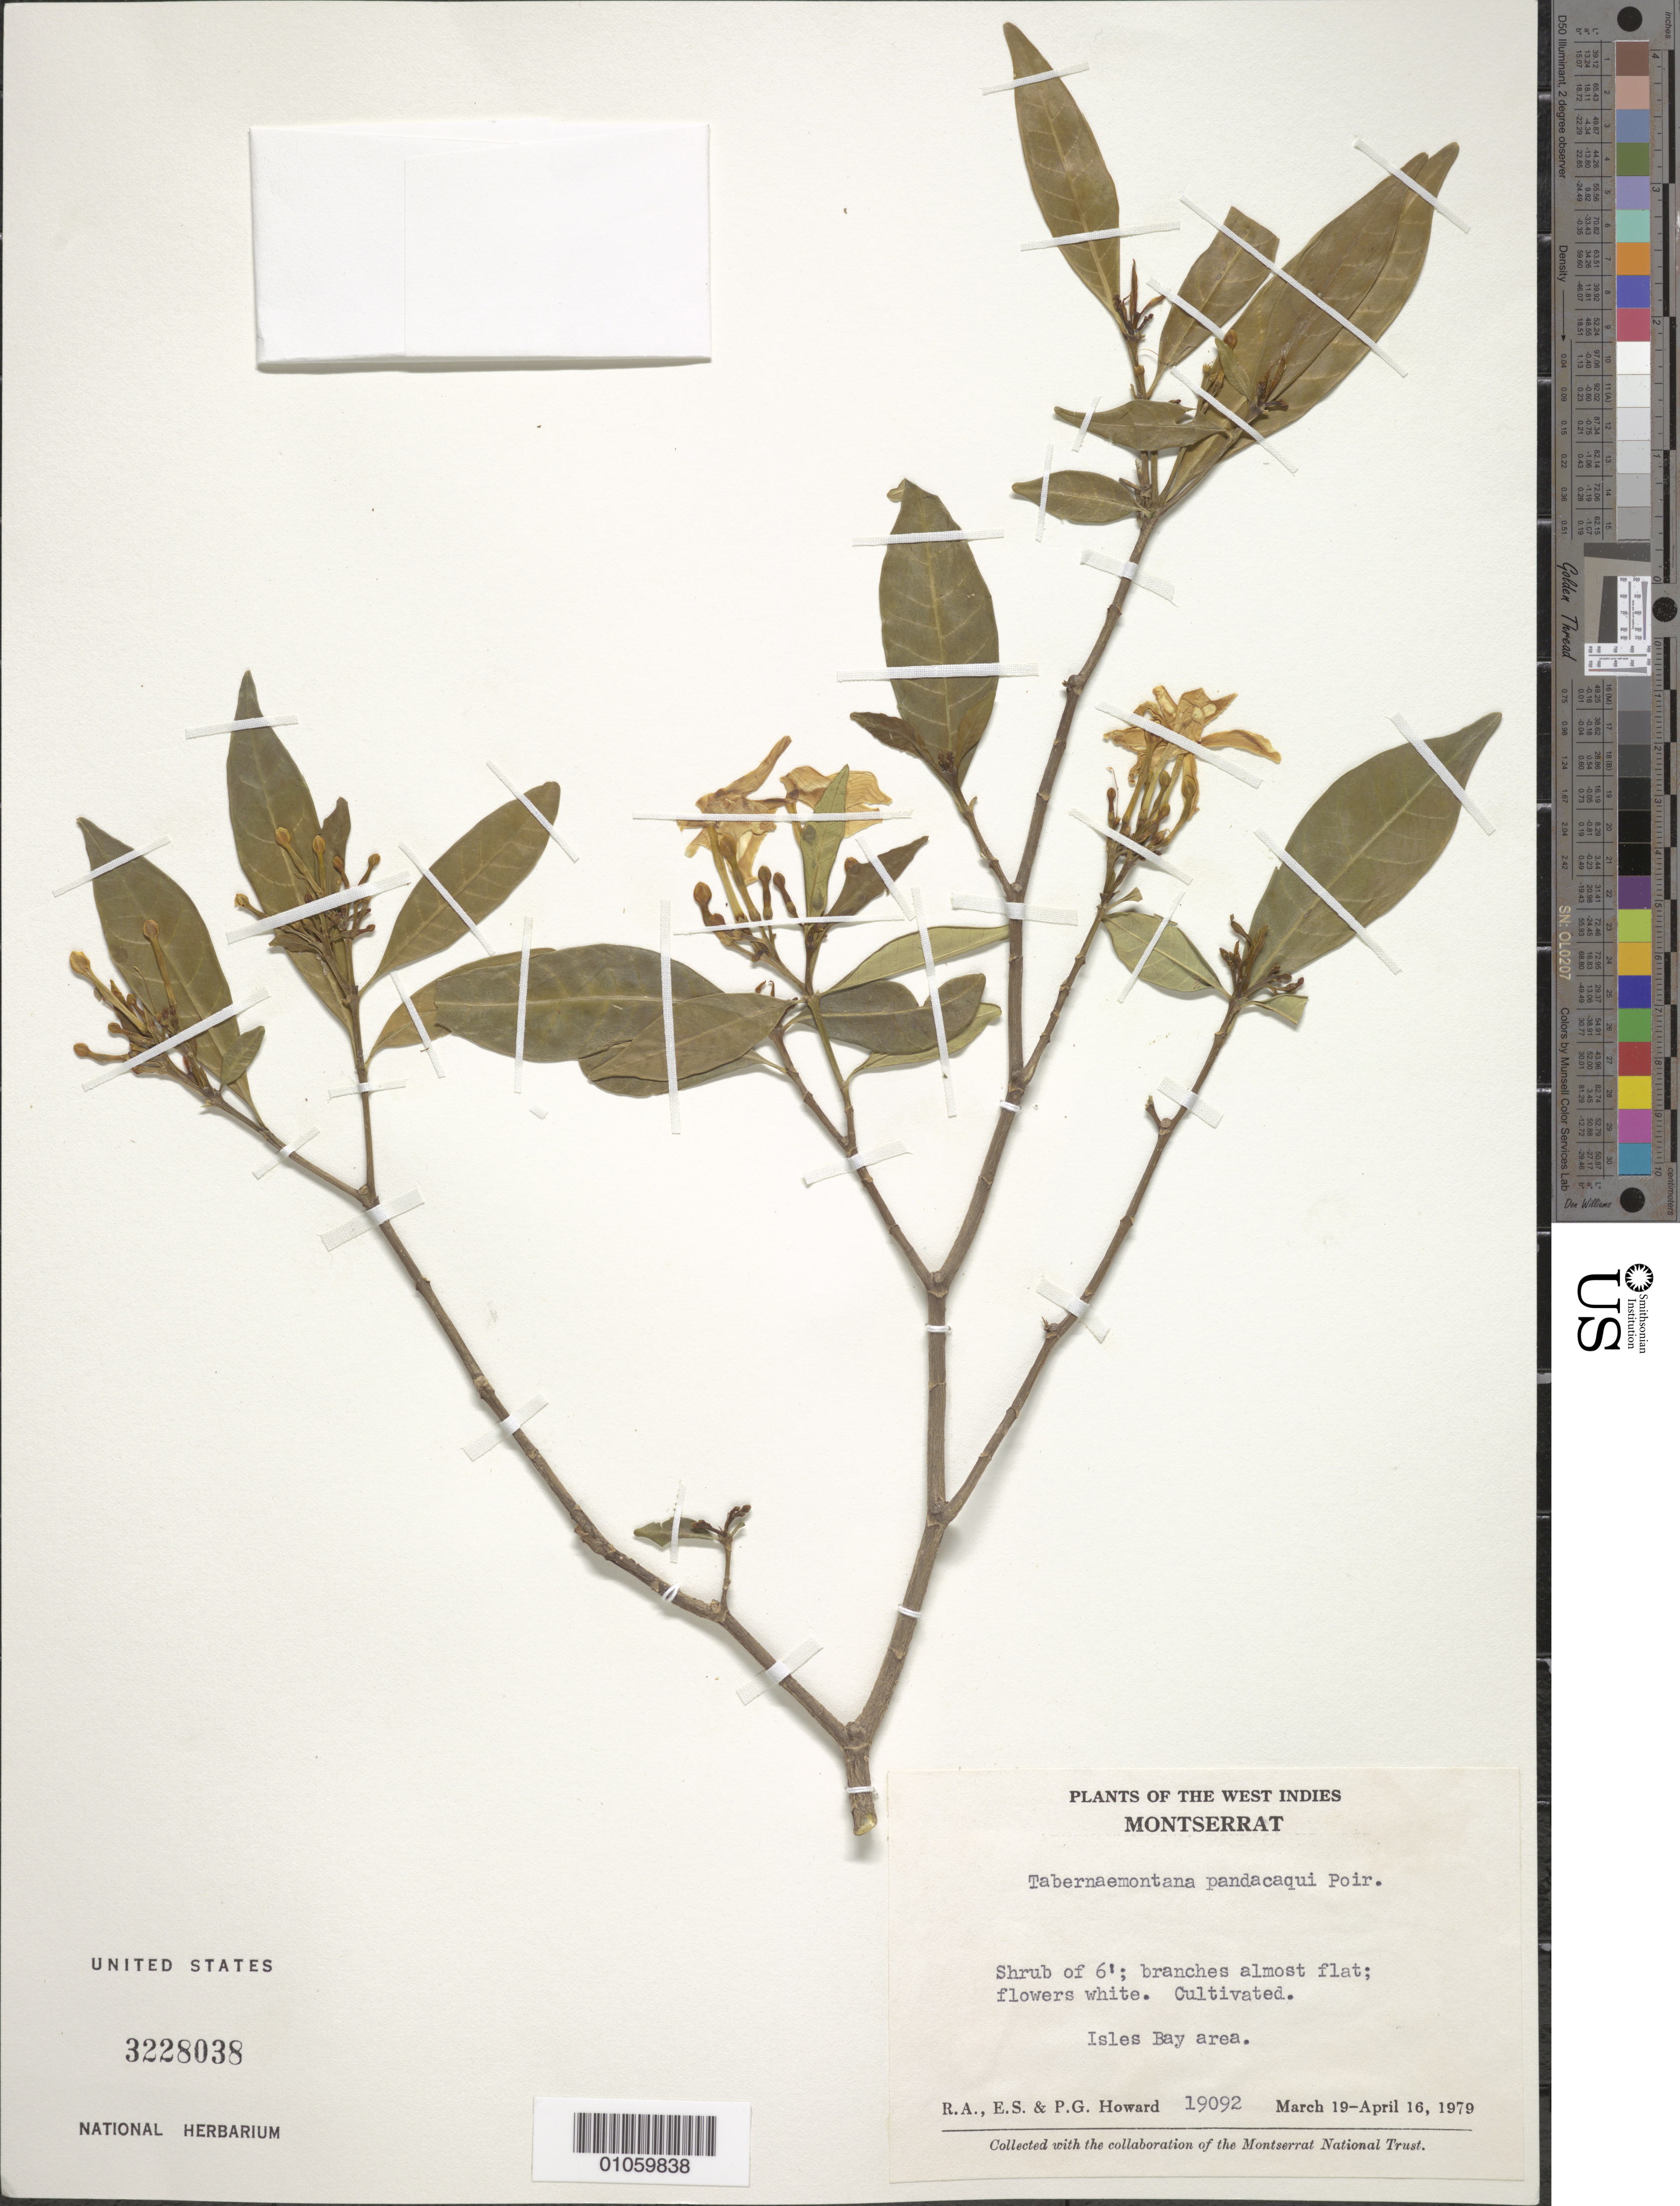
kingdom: Plantae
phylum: Tracheophyta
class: Magnoliopsida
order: Gentianales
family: Apocynaceae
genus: Tabernaemontana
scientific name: Tabernaemontana pandacaqui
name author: Poir.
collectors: R. A. Howard, E. S. Howard & P. Howard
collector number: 19092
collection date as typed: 19 Mar 1979 to 16 Apr 1979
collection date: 1979-03-19/1979-04-16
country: Montserrat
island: Montserrat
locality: Isles Bay area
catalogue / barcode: US 3228038